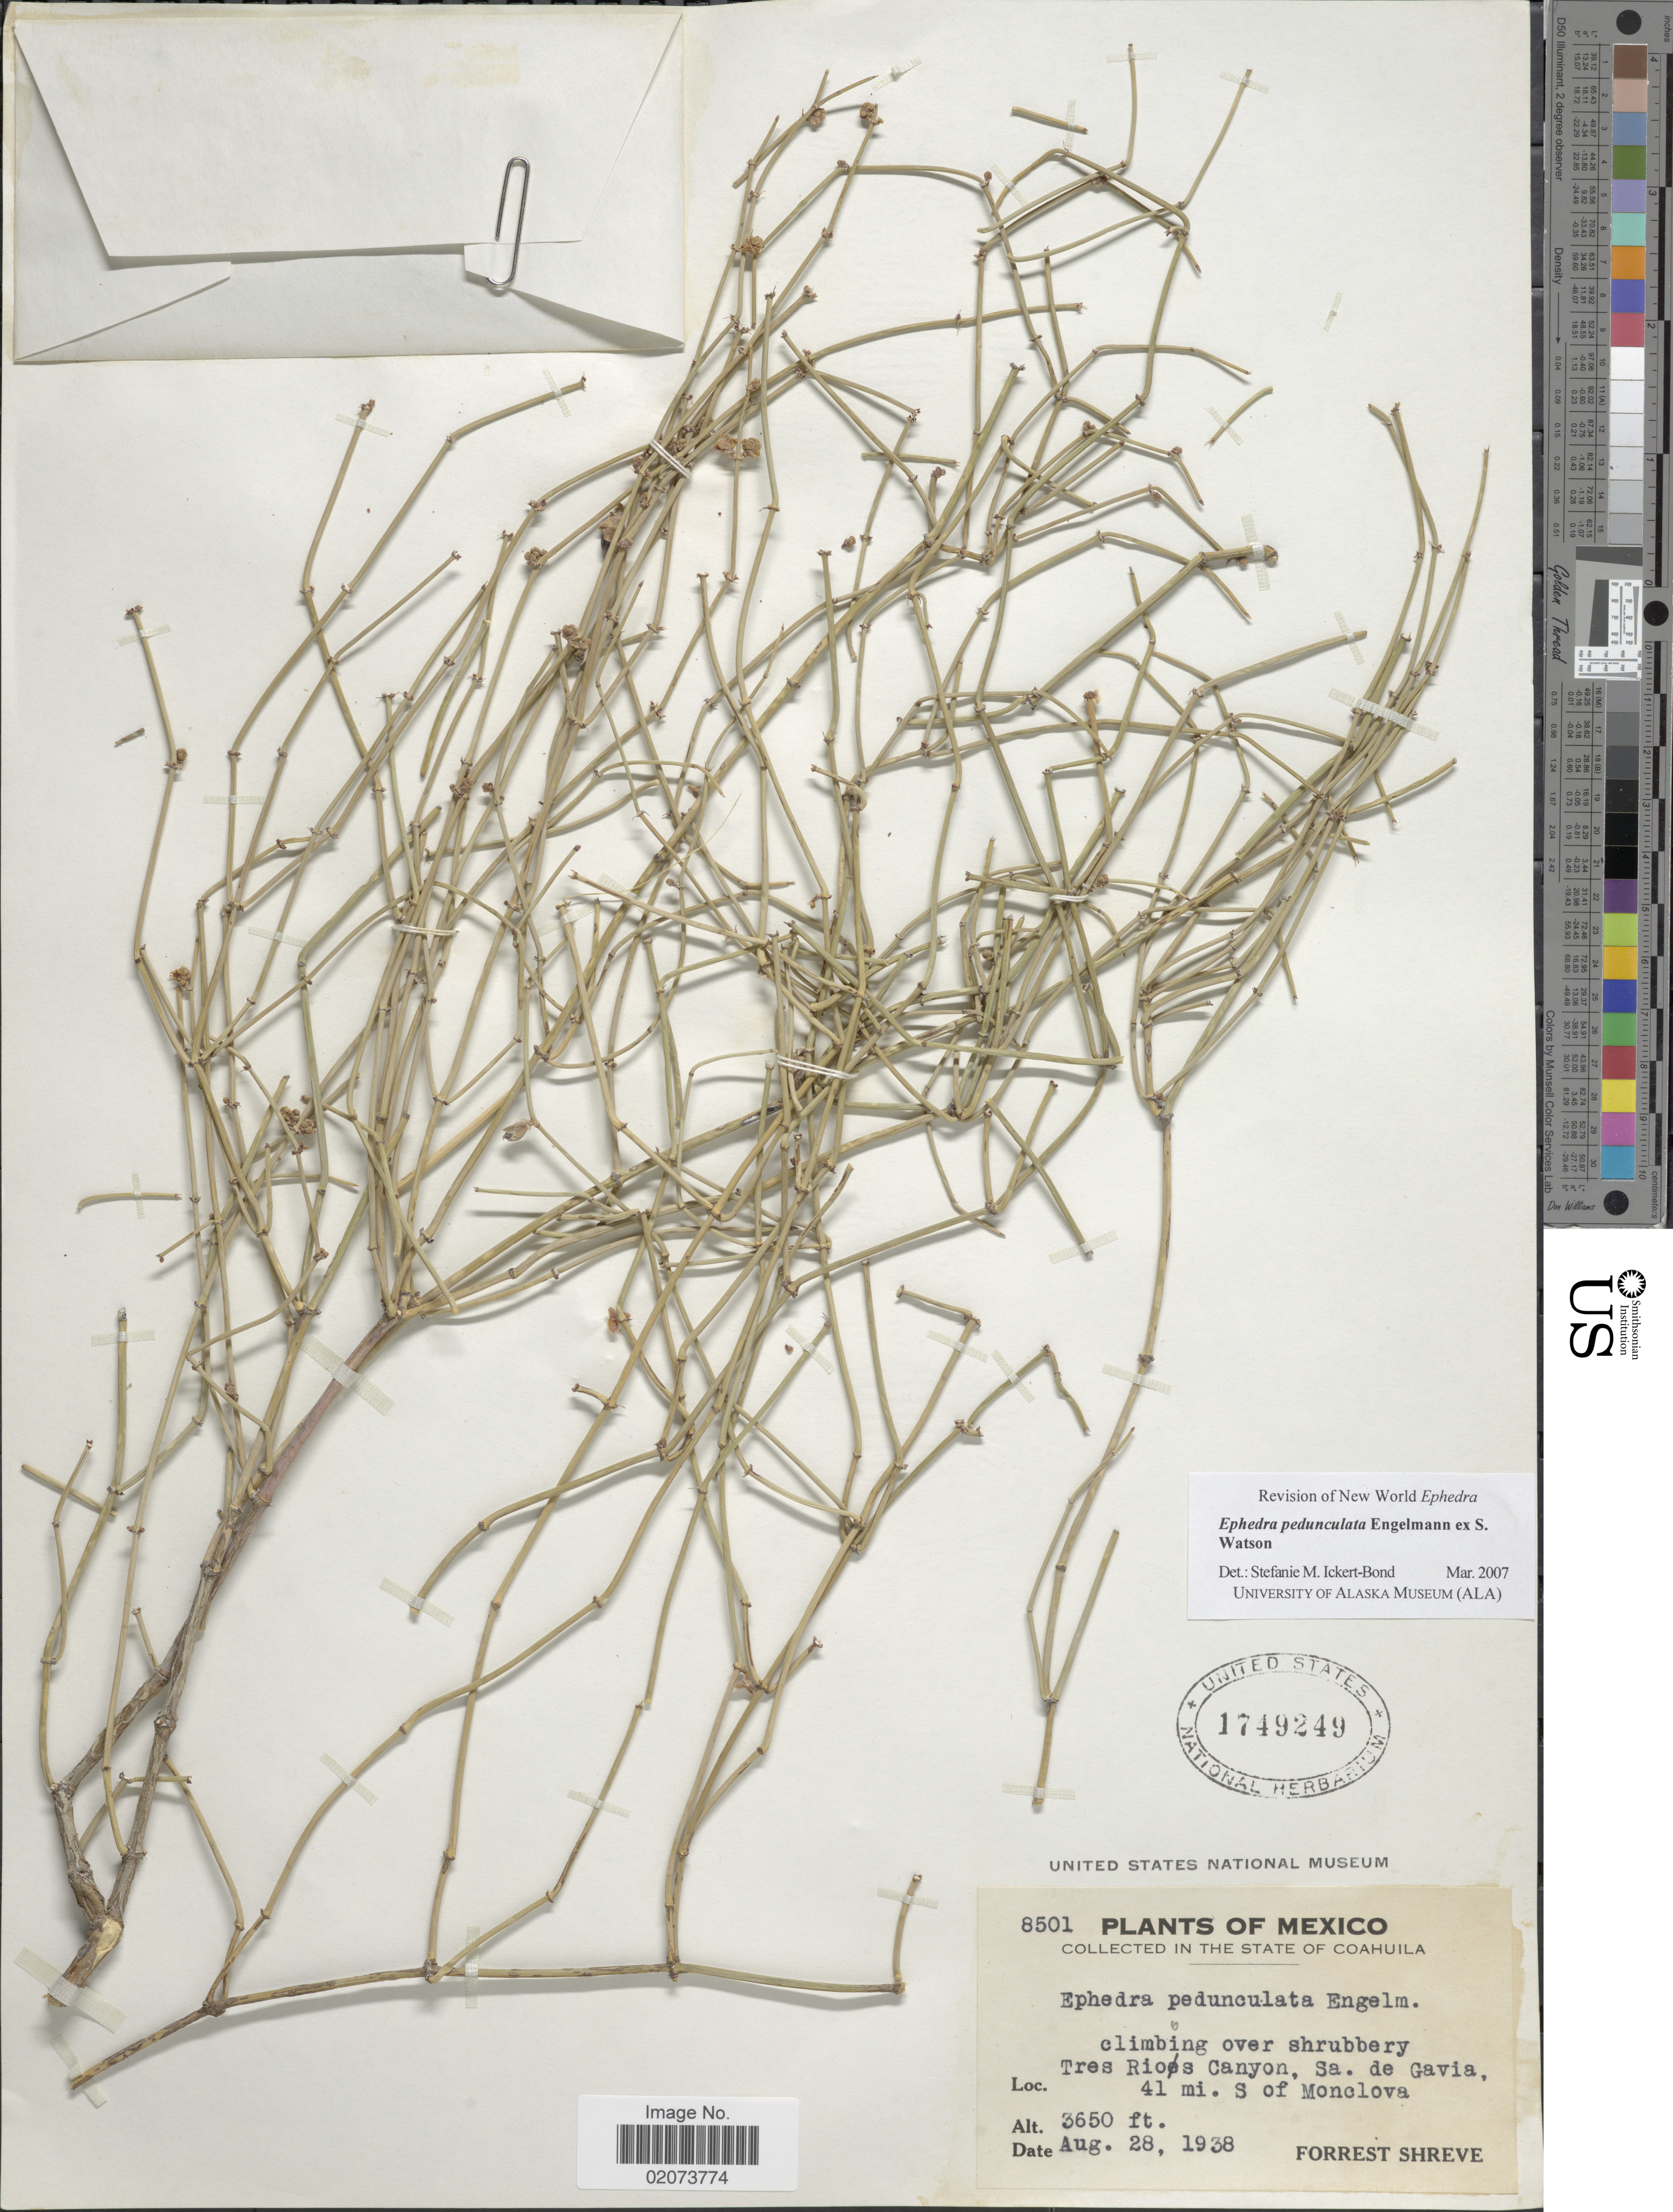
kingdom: Plantae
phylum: Tracheophyta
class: Gnetopsida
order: Ephedrales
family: Ephedraceae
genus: Ephedra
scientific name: Ephedra pedunculata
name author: Engelm. ex S. Watson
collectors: F. Shreve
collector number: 8501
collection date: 1938-08-28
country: Mexico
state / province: Coahuila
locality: In the State of Coahuila, Tres Rios Canyon, Sa. de Gavia 41 mi. S of Monclova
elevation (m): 1113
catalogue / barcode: US 1749249